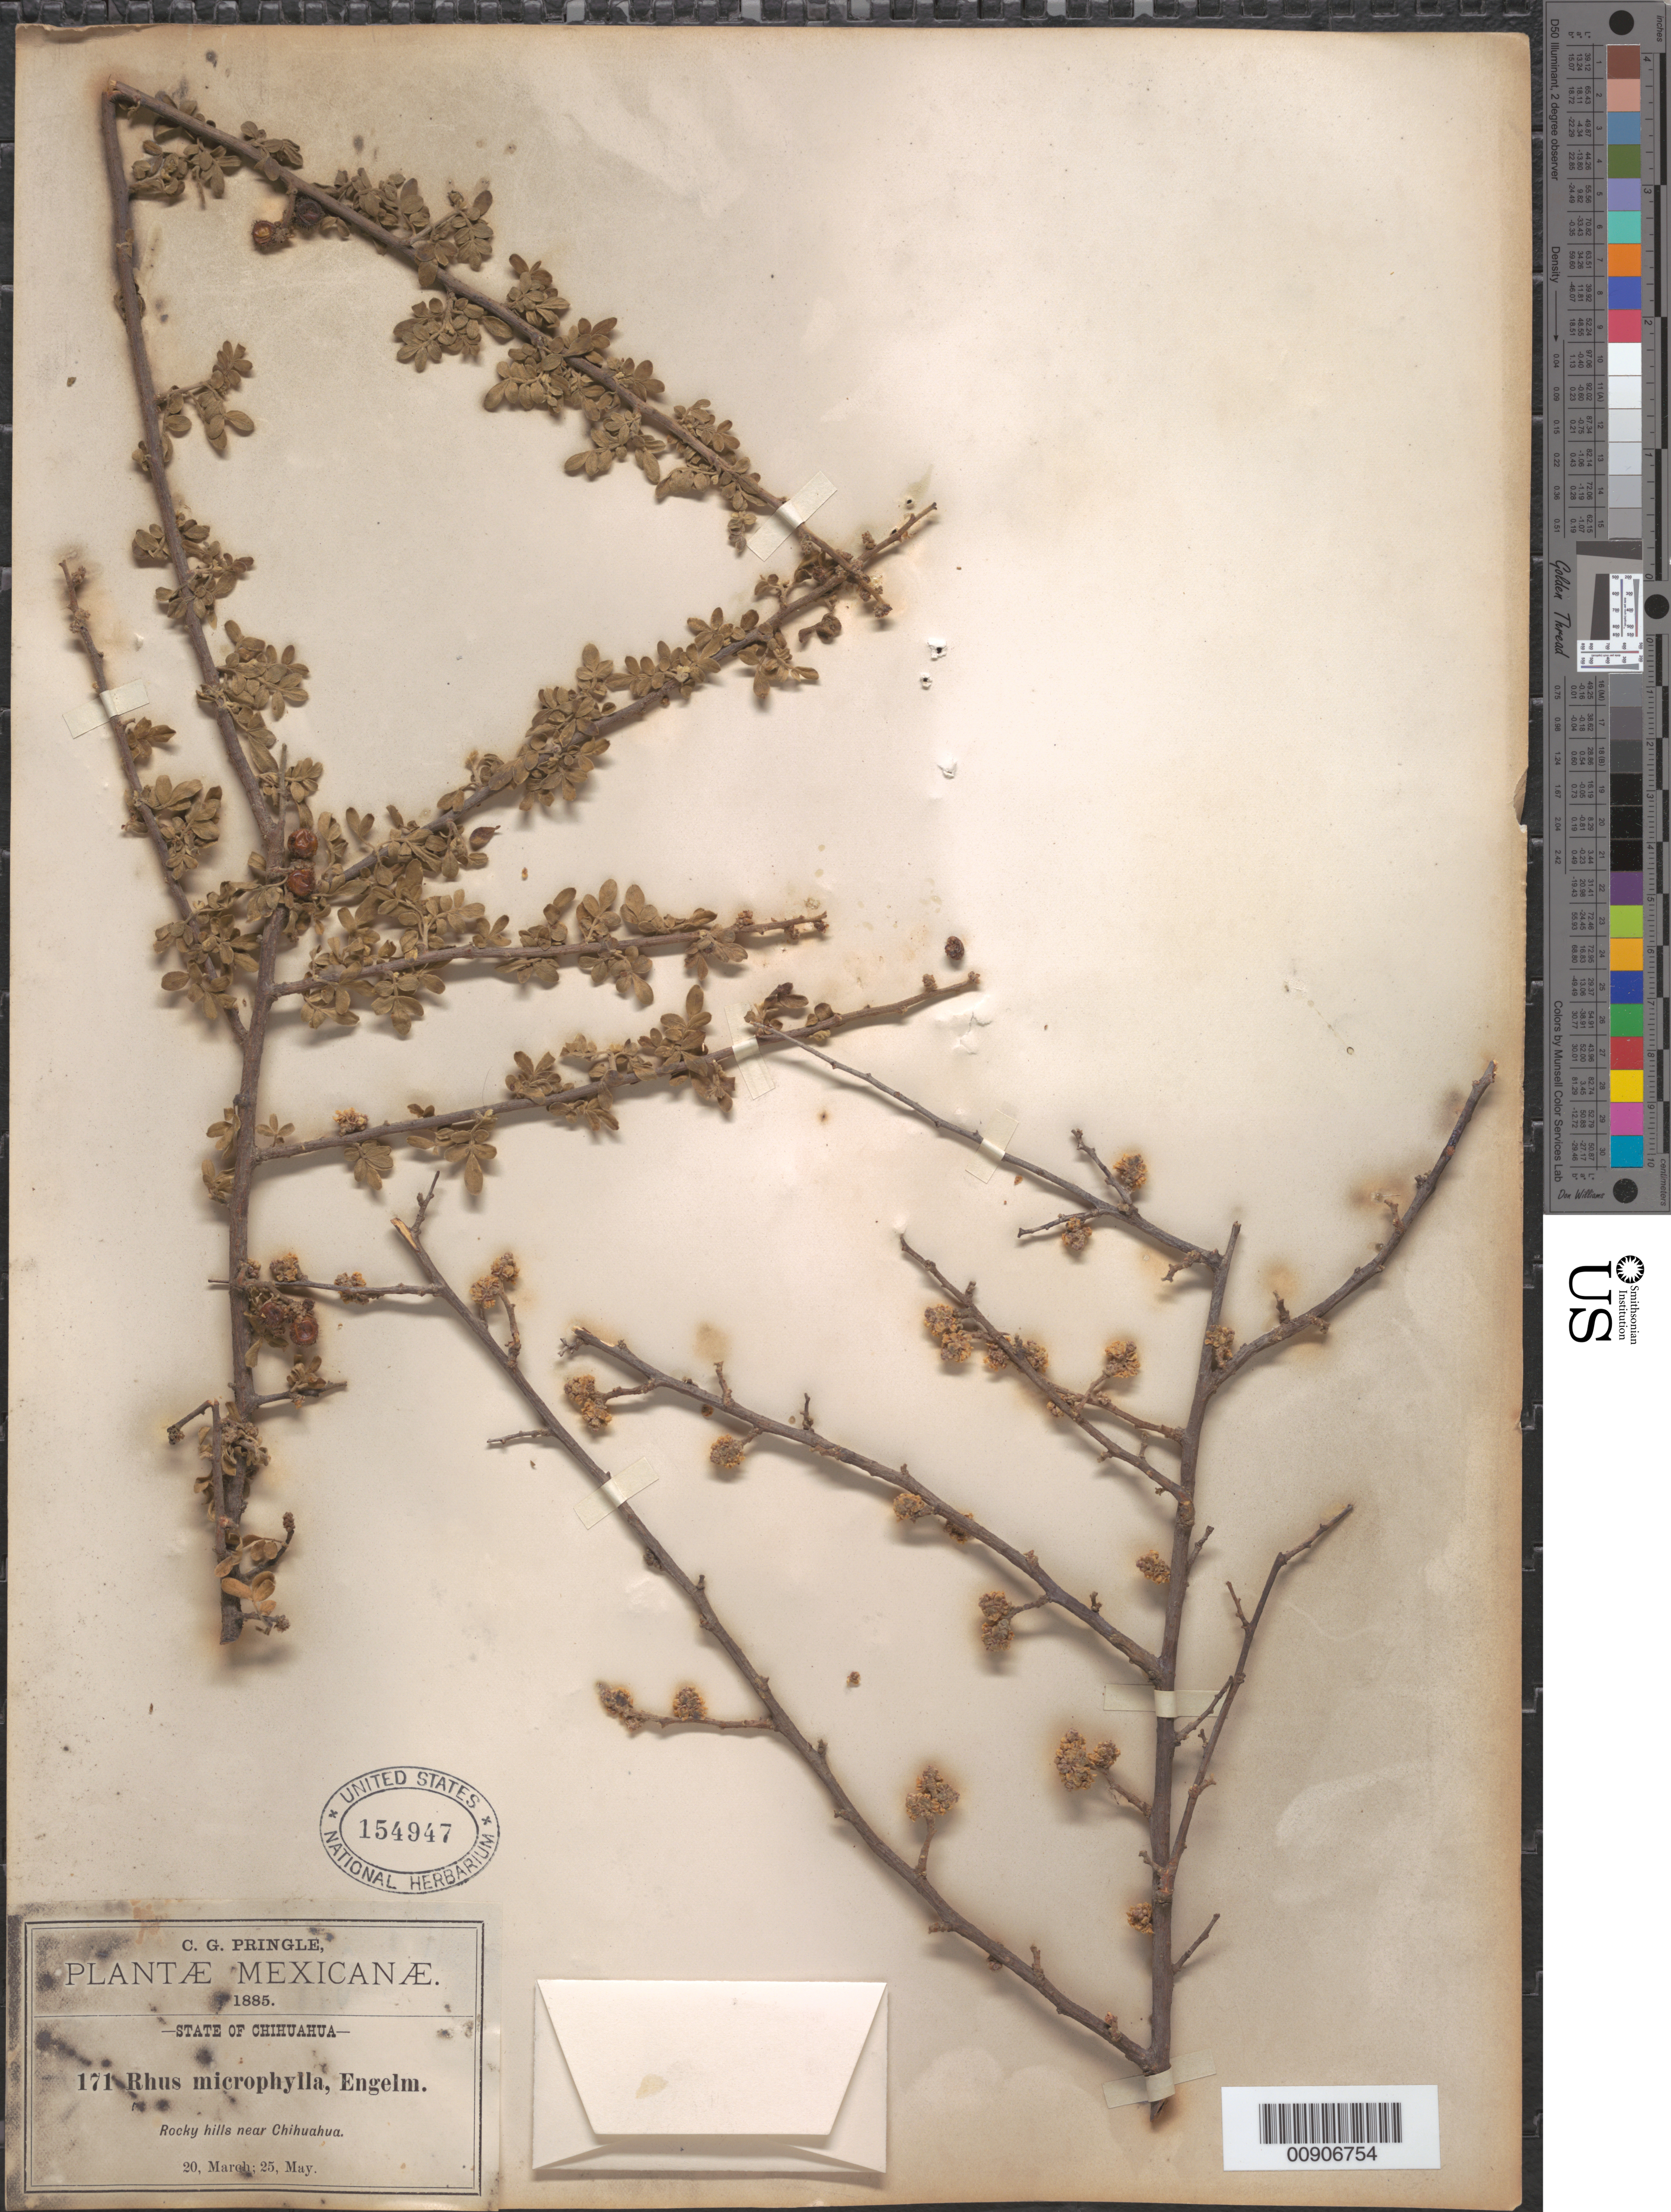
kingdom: Plantae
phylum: Tracheophyta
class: Magnoliopsida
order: Sapindales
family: Anacardiaceae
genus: Rhus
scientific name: Rhus microphylla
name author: Engelm.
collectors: C. G. Pringle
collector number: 171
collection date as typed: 20 Mar 1885 to 25 May 1885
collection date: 1885-03-20/1885-05-25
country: Mexico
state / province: Chihuahua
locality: Rocky hills near Chihuahua.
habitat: Rocky hills.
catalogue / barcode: US 154947